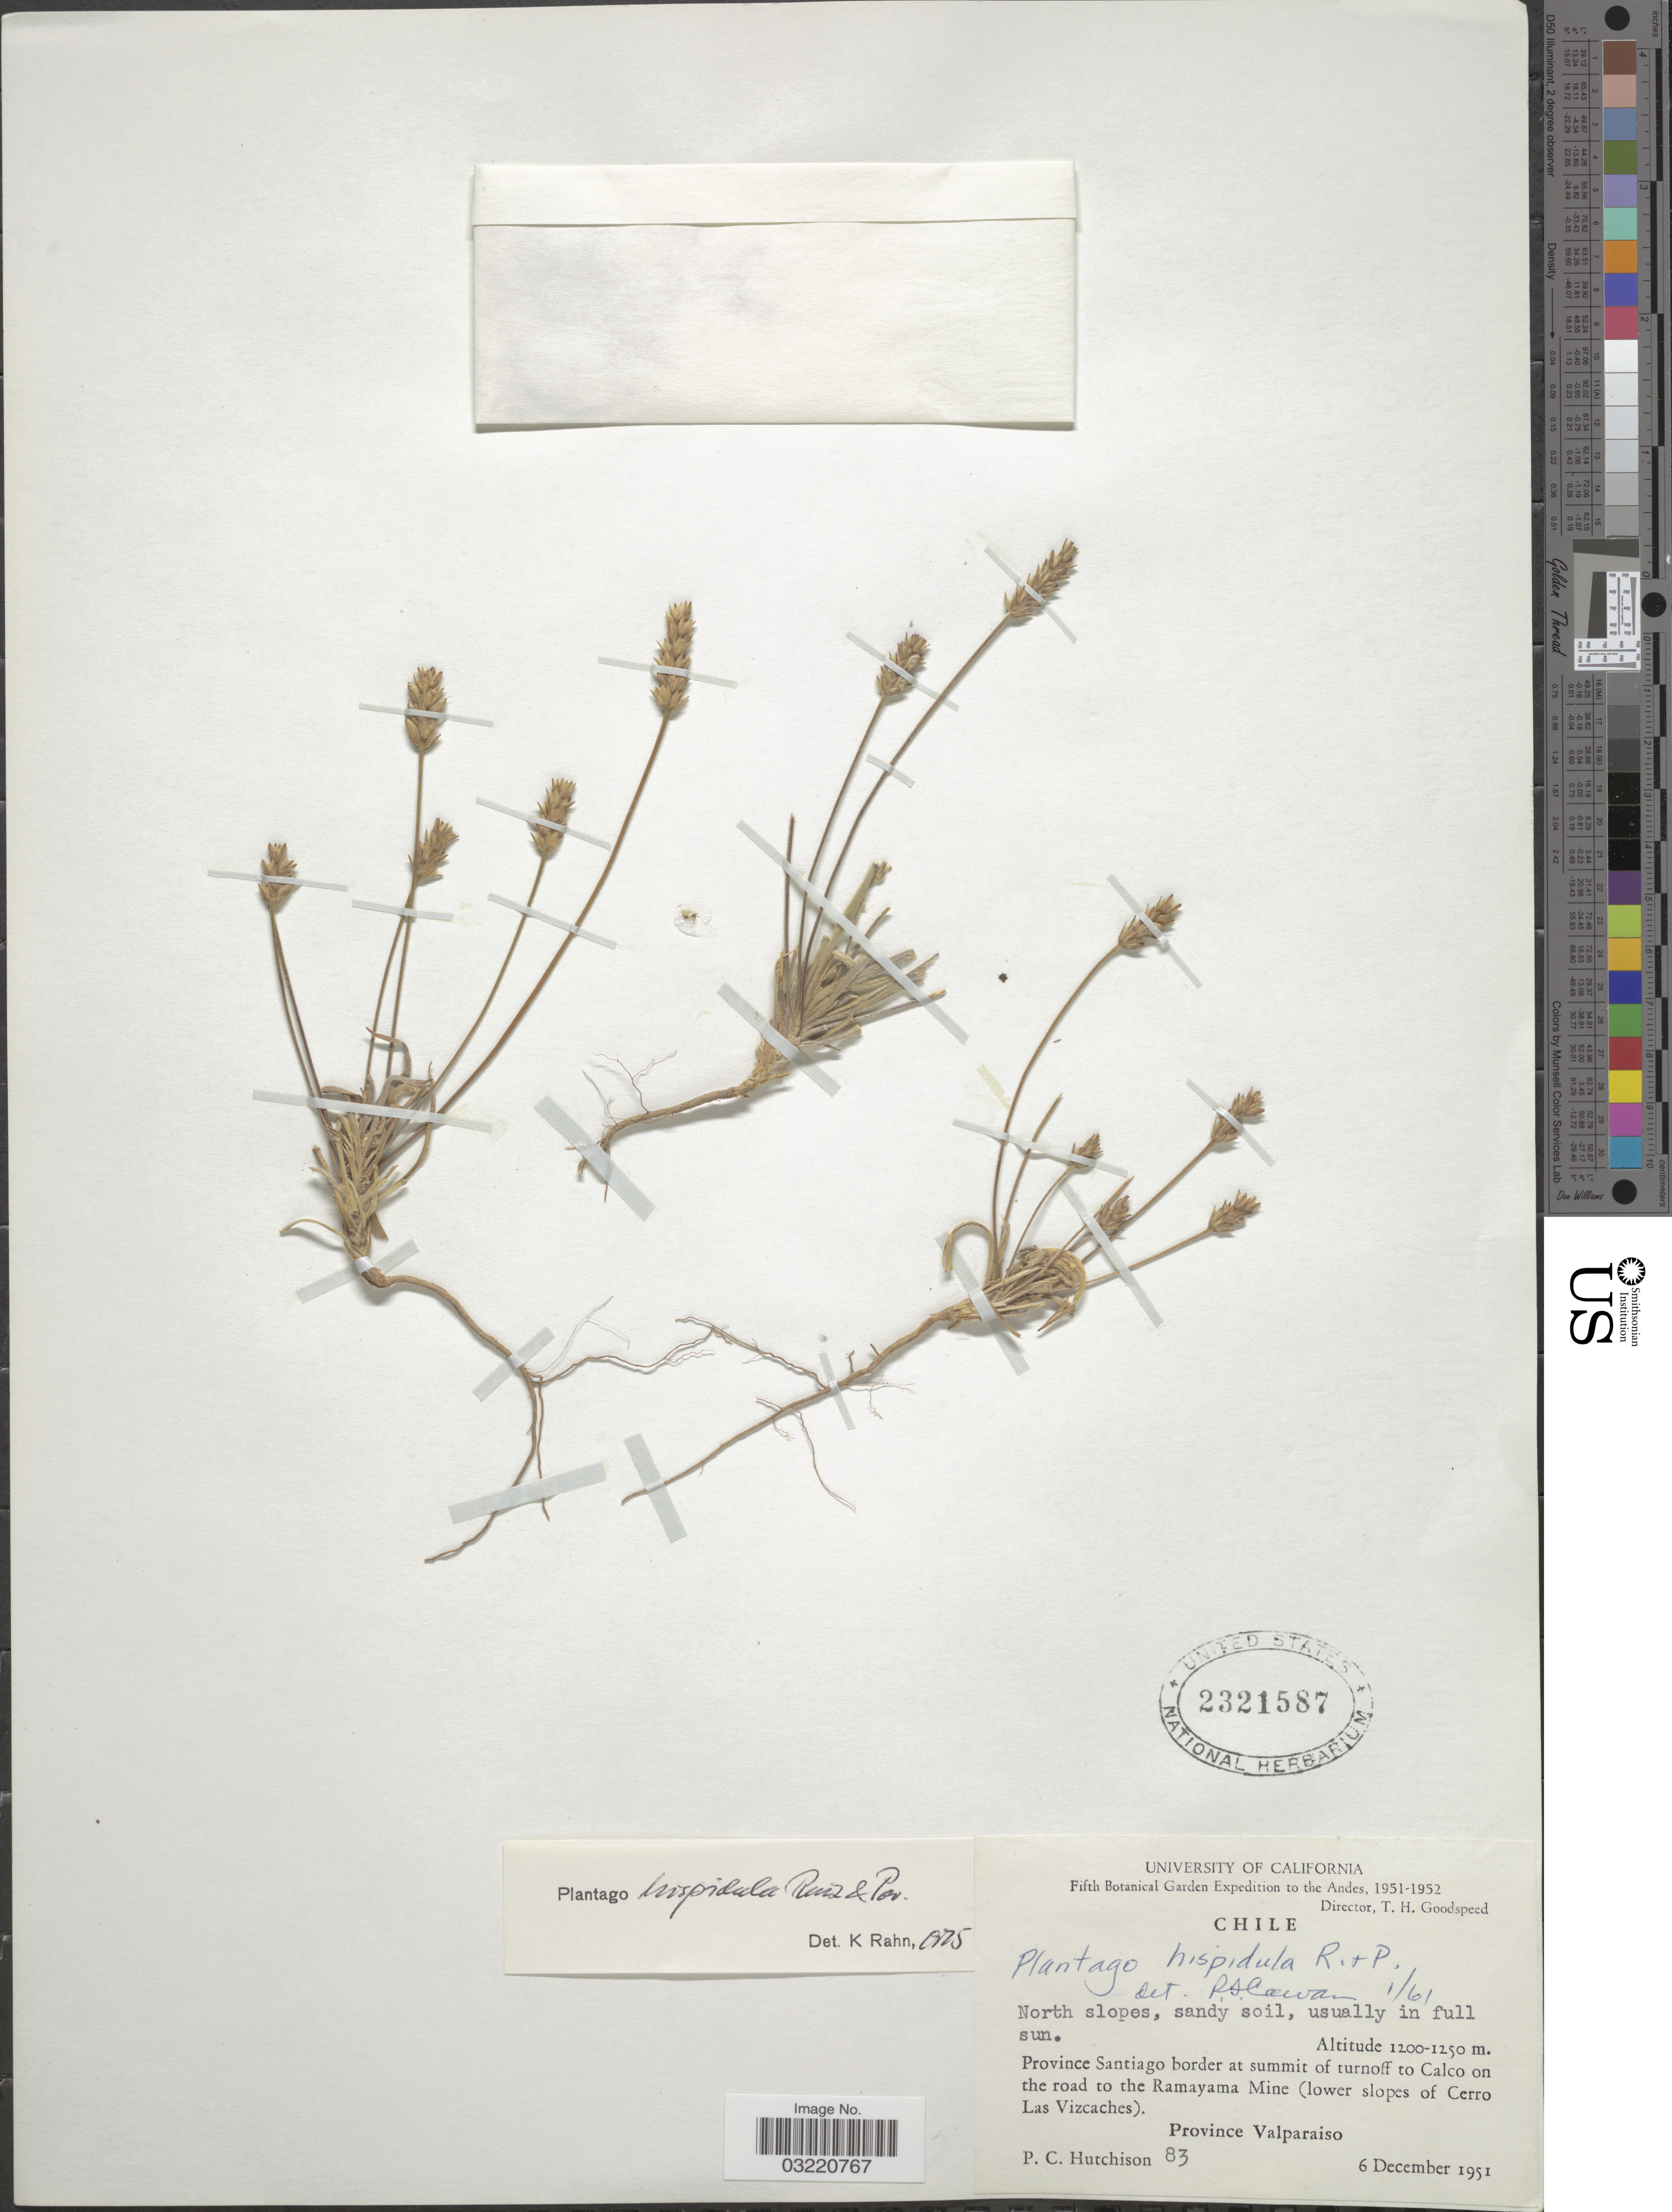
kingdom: Plantae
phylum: Tracheophyta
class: Magnoliopsida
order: Lamiales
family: Plantaginaceae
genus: Plantago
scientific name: Plantago hispidula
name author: Ruiz & Pav.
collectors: P. C. Hutchison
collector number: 83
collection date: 1951-12-06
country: Chile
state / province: Valparaíso (V)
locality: The Andes. North slopes. Province Santiago border at summit of turnoff to Calco on the road to the Ramayama Mine (lower slopes of Cerro Las Vizcaches).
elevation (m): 1200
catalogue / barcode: US 2321587